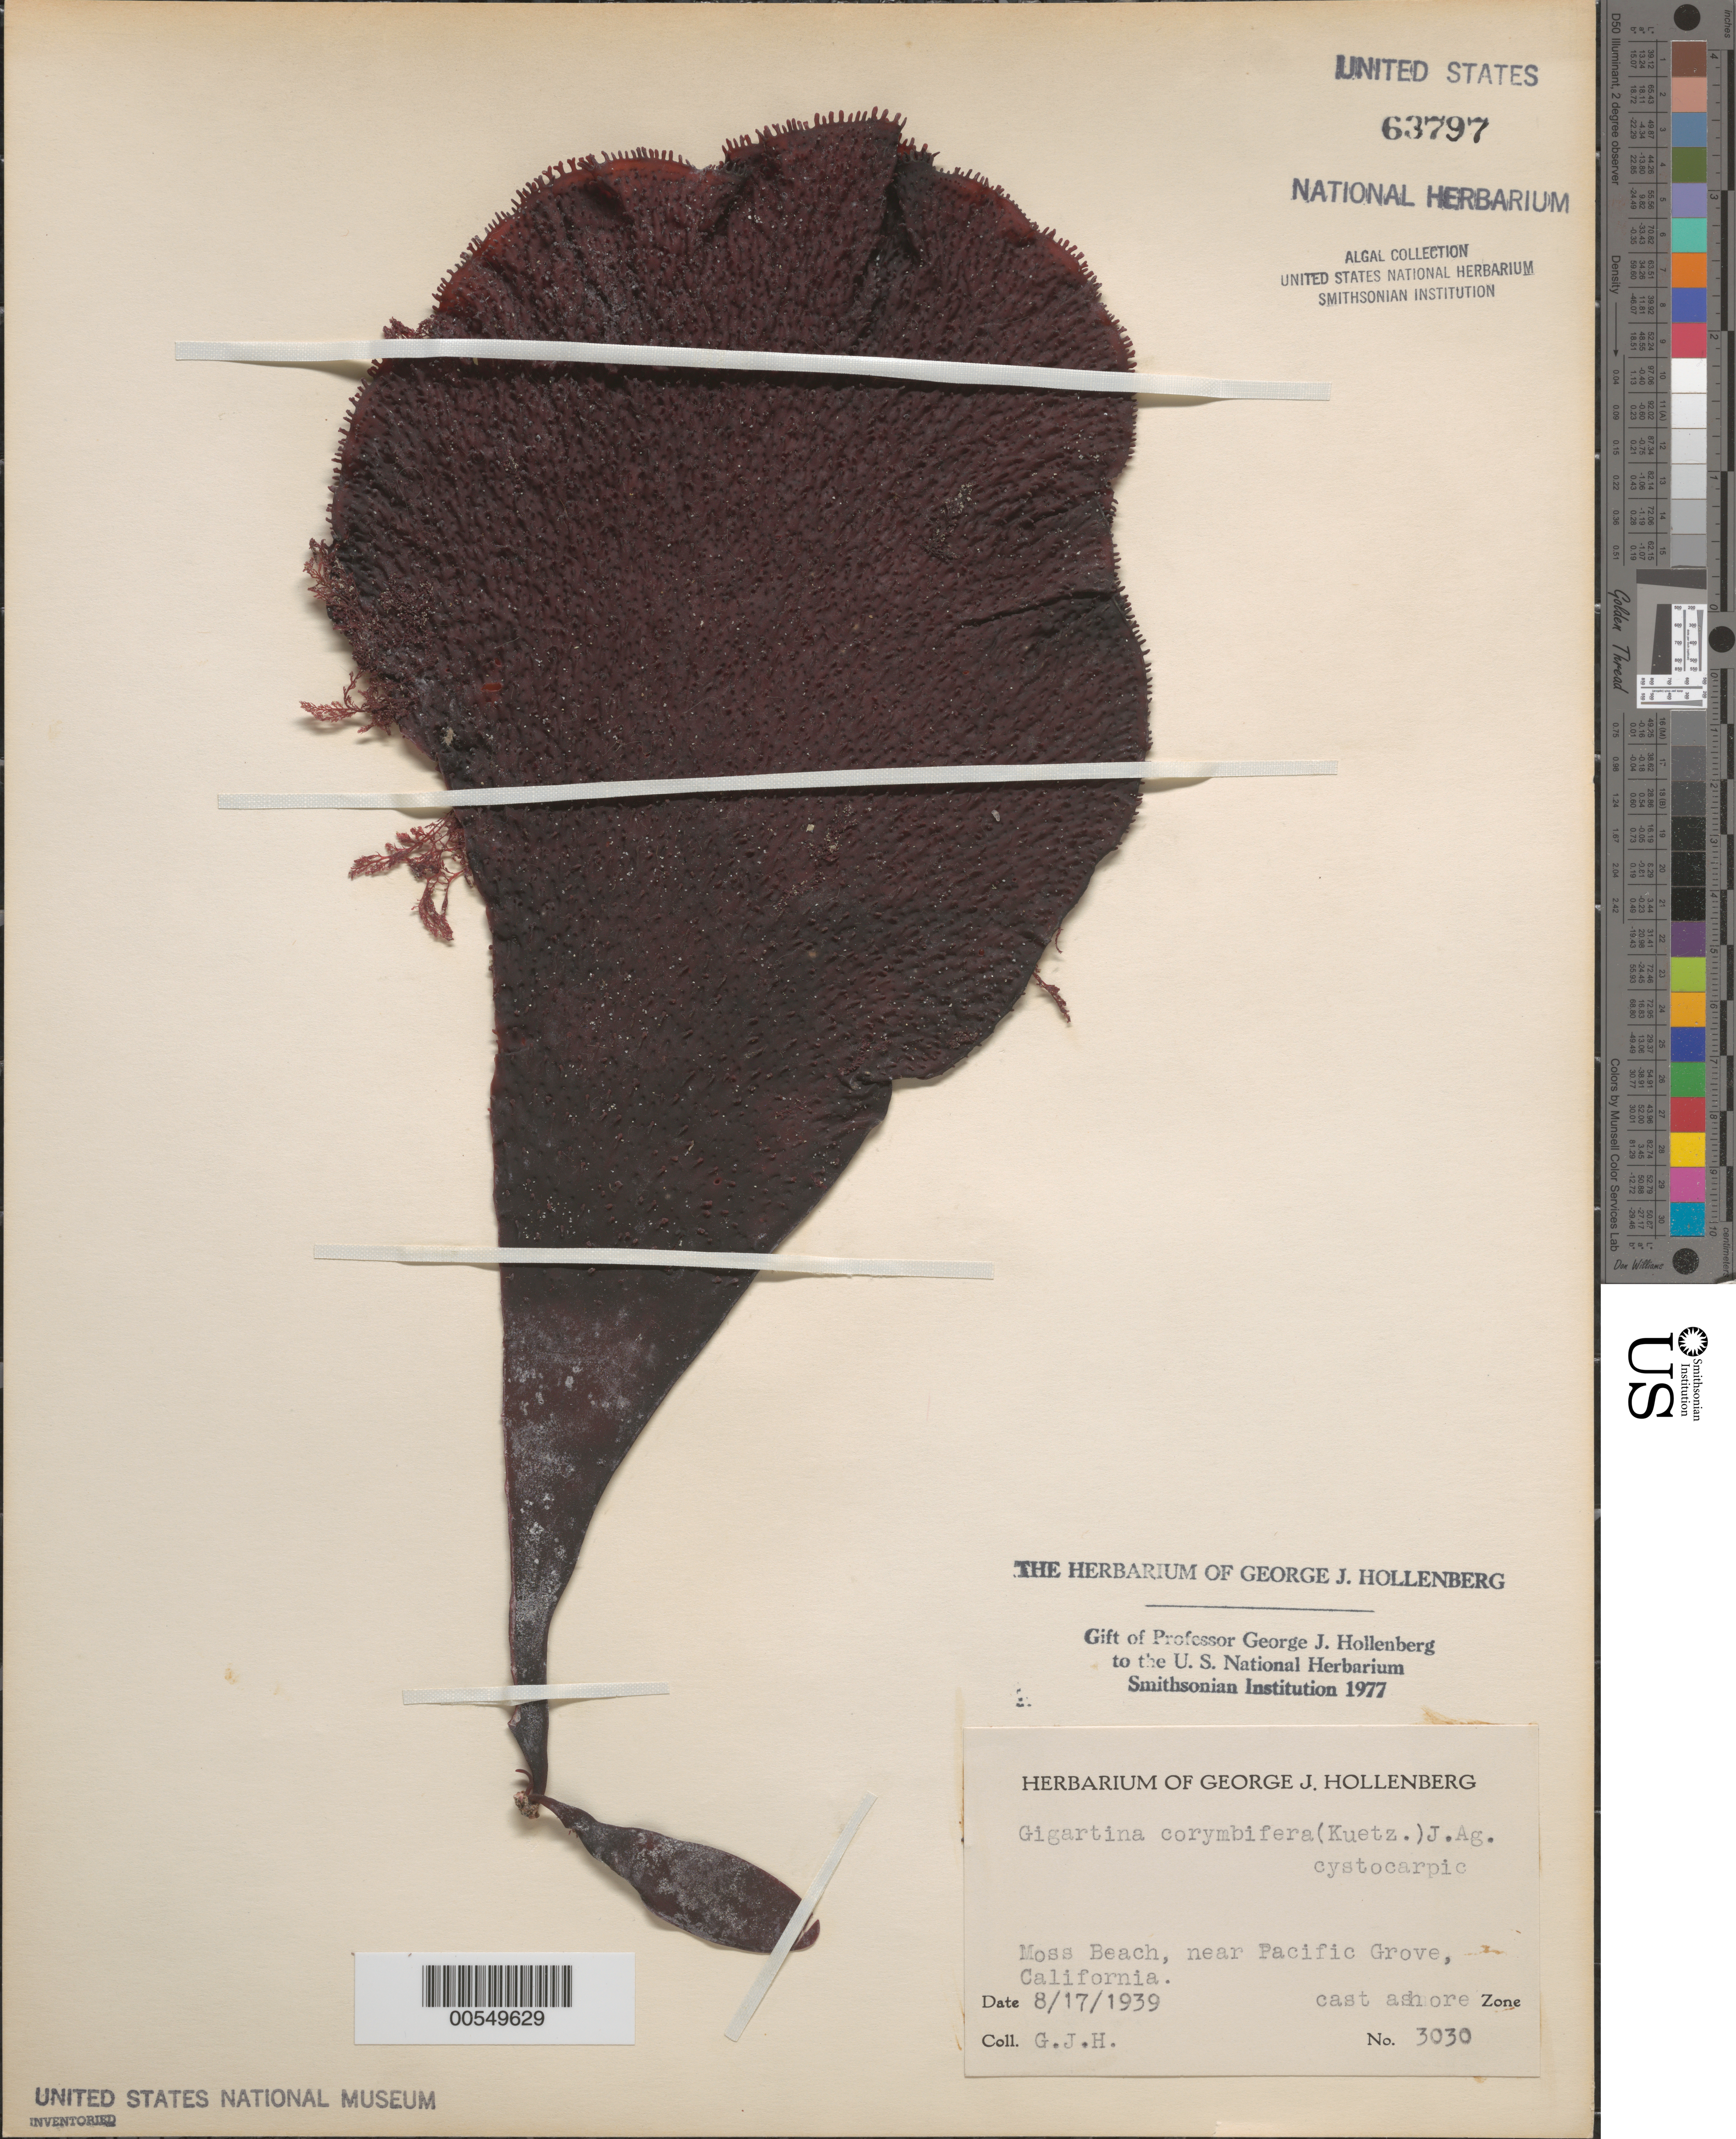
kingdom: Plantae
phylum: Rhodophyta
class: Florideophyceae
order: Gigartinales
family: Gigartinaceae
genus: Chondracanthus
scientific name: Chondracanthus corymbiferus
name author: (Kütz.) Guiry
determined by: Algae name updating Project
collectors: G. Hollenberg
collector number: GJH 3030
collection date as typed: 17 Aug 1939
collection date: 1939-08-17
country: United States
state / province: California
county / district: Monterey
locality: Moss Beach, Pacific Grove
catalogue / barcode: US 63797